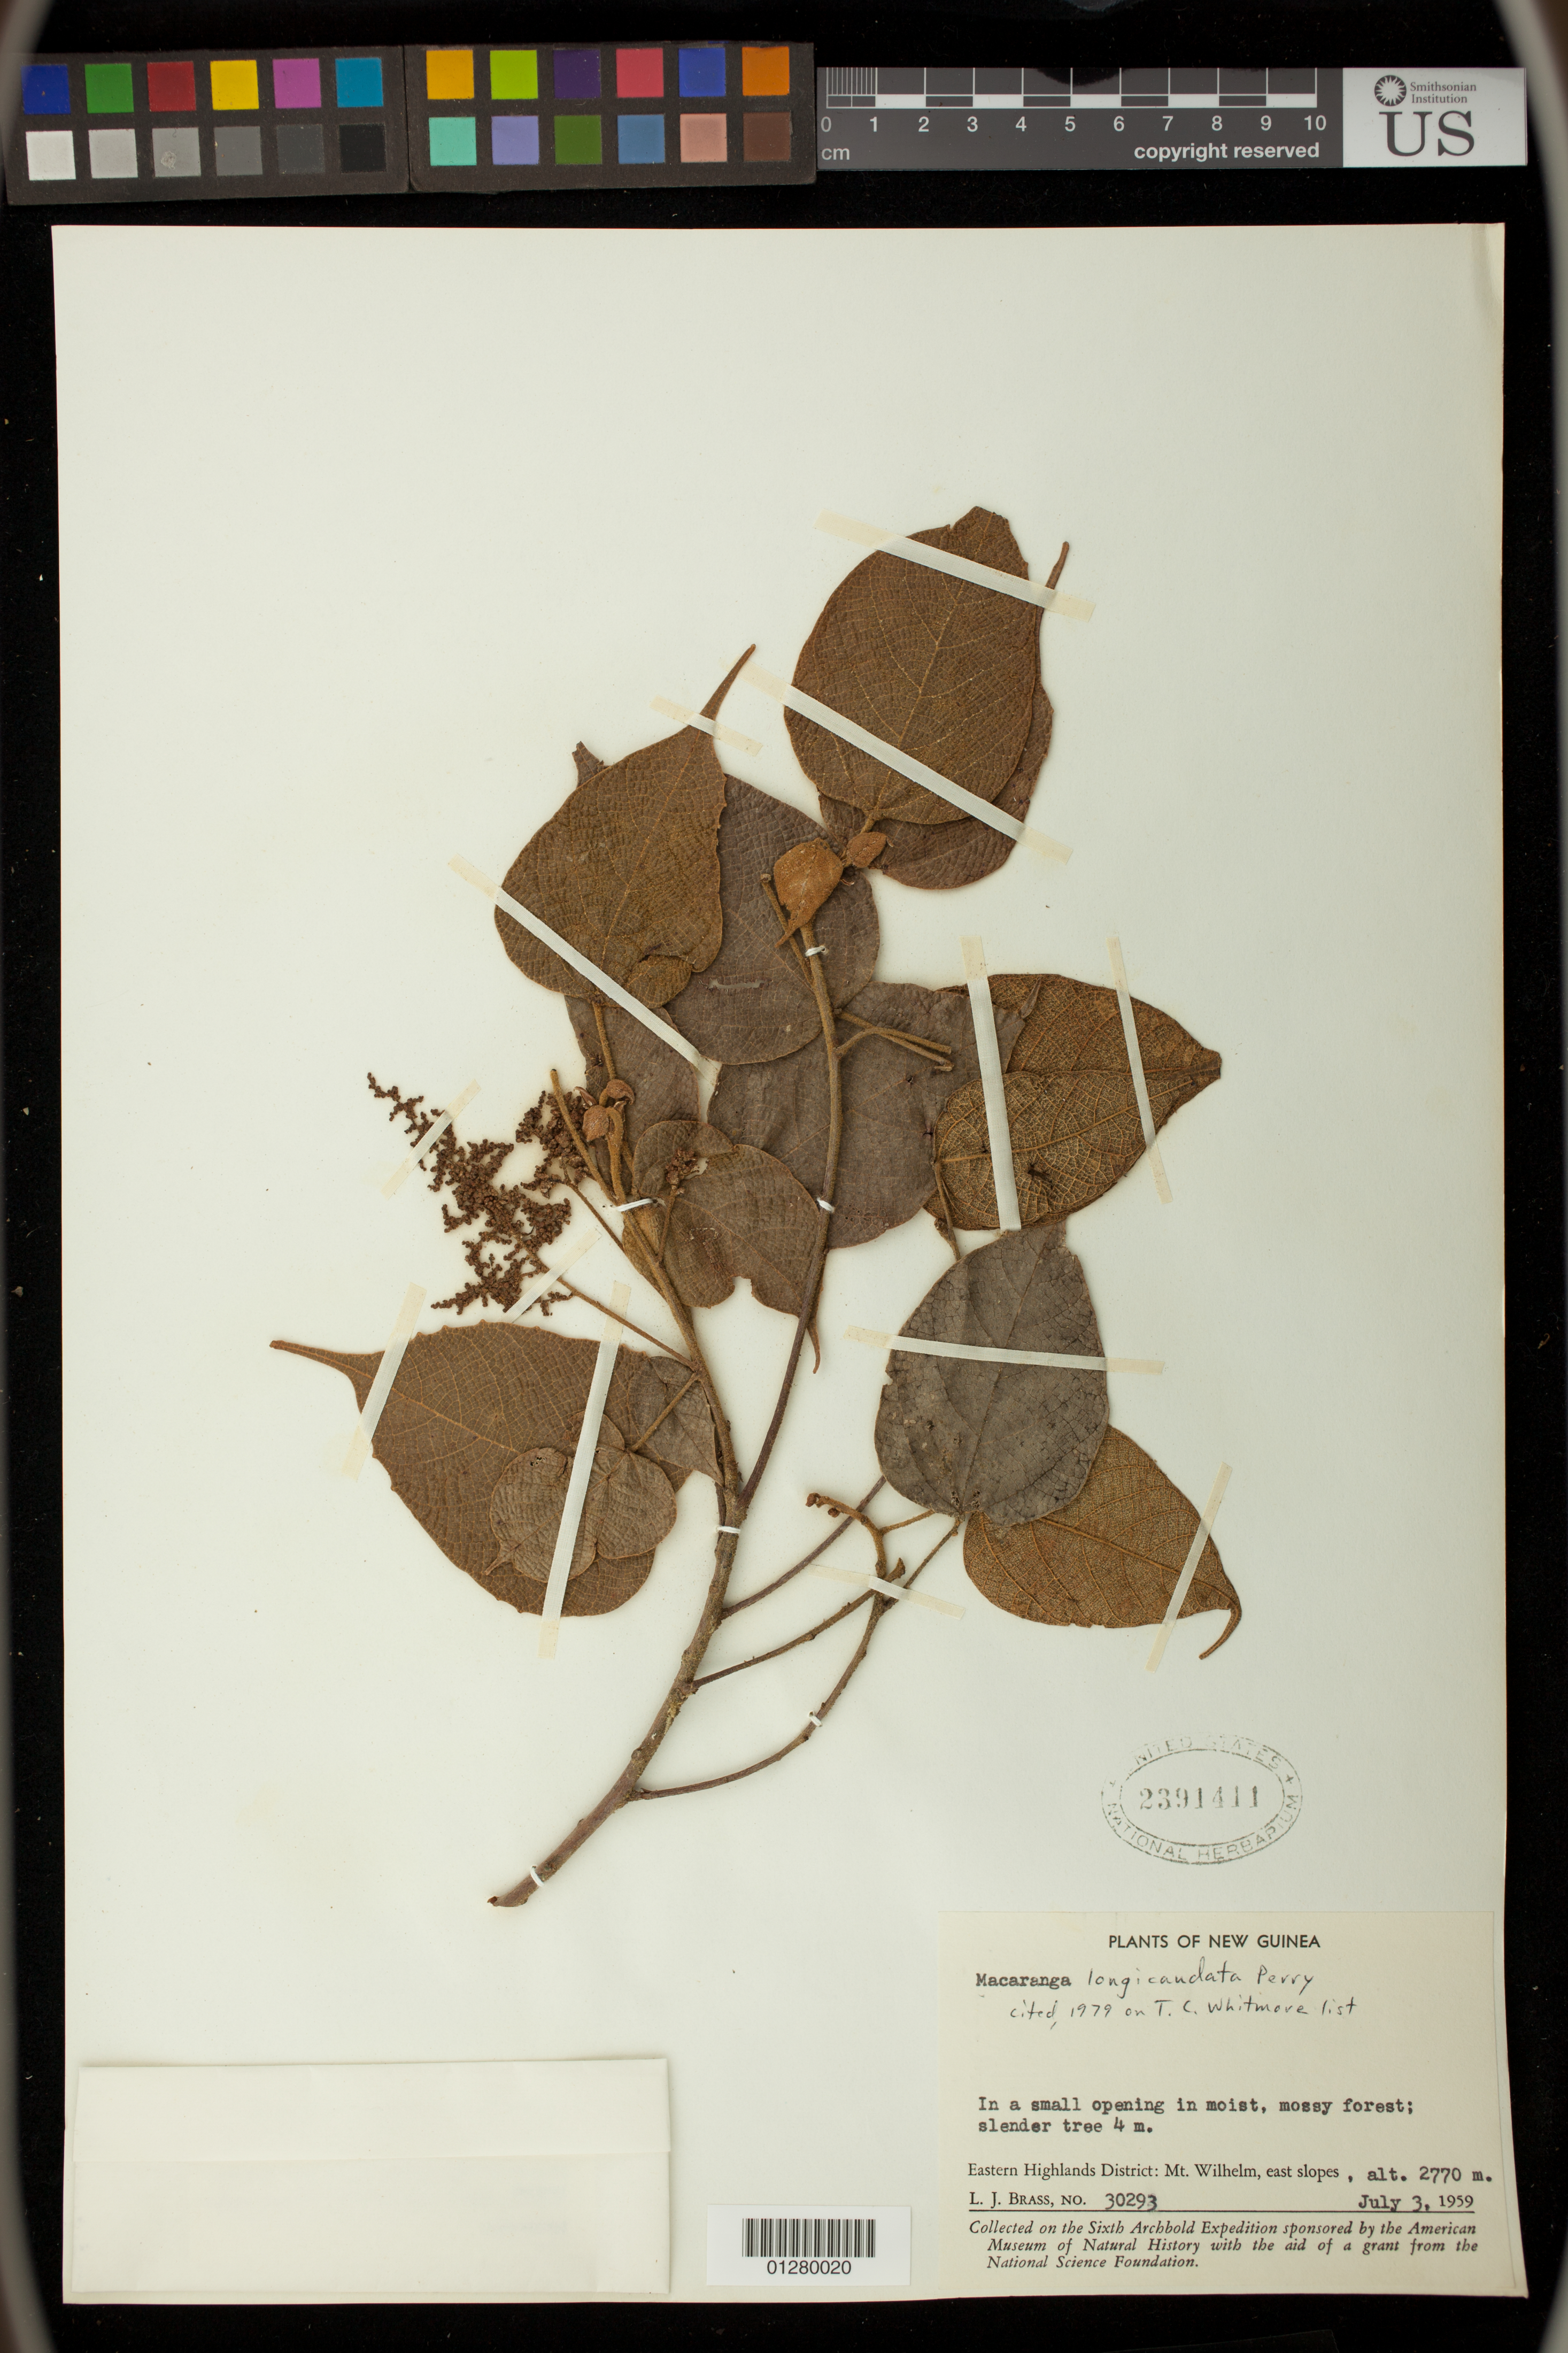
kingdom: Plantae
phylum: Tracheophyta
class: Magnoliopsida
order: Malpighiales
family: Euphorbiaceae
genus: Macaranga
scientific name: Macaranga longicaudata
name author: Perry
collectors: L. J. Brass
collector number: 30293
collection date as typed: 03 Jul 1959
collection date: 1959-07-03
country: Papua New Guinea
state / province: Eastern Highlands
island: New Guinea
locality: Mt Wilhelm, east slopes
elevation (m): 2770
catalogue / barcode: US 2391411